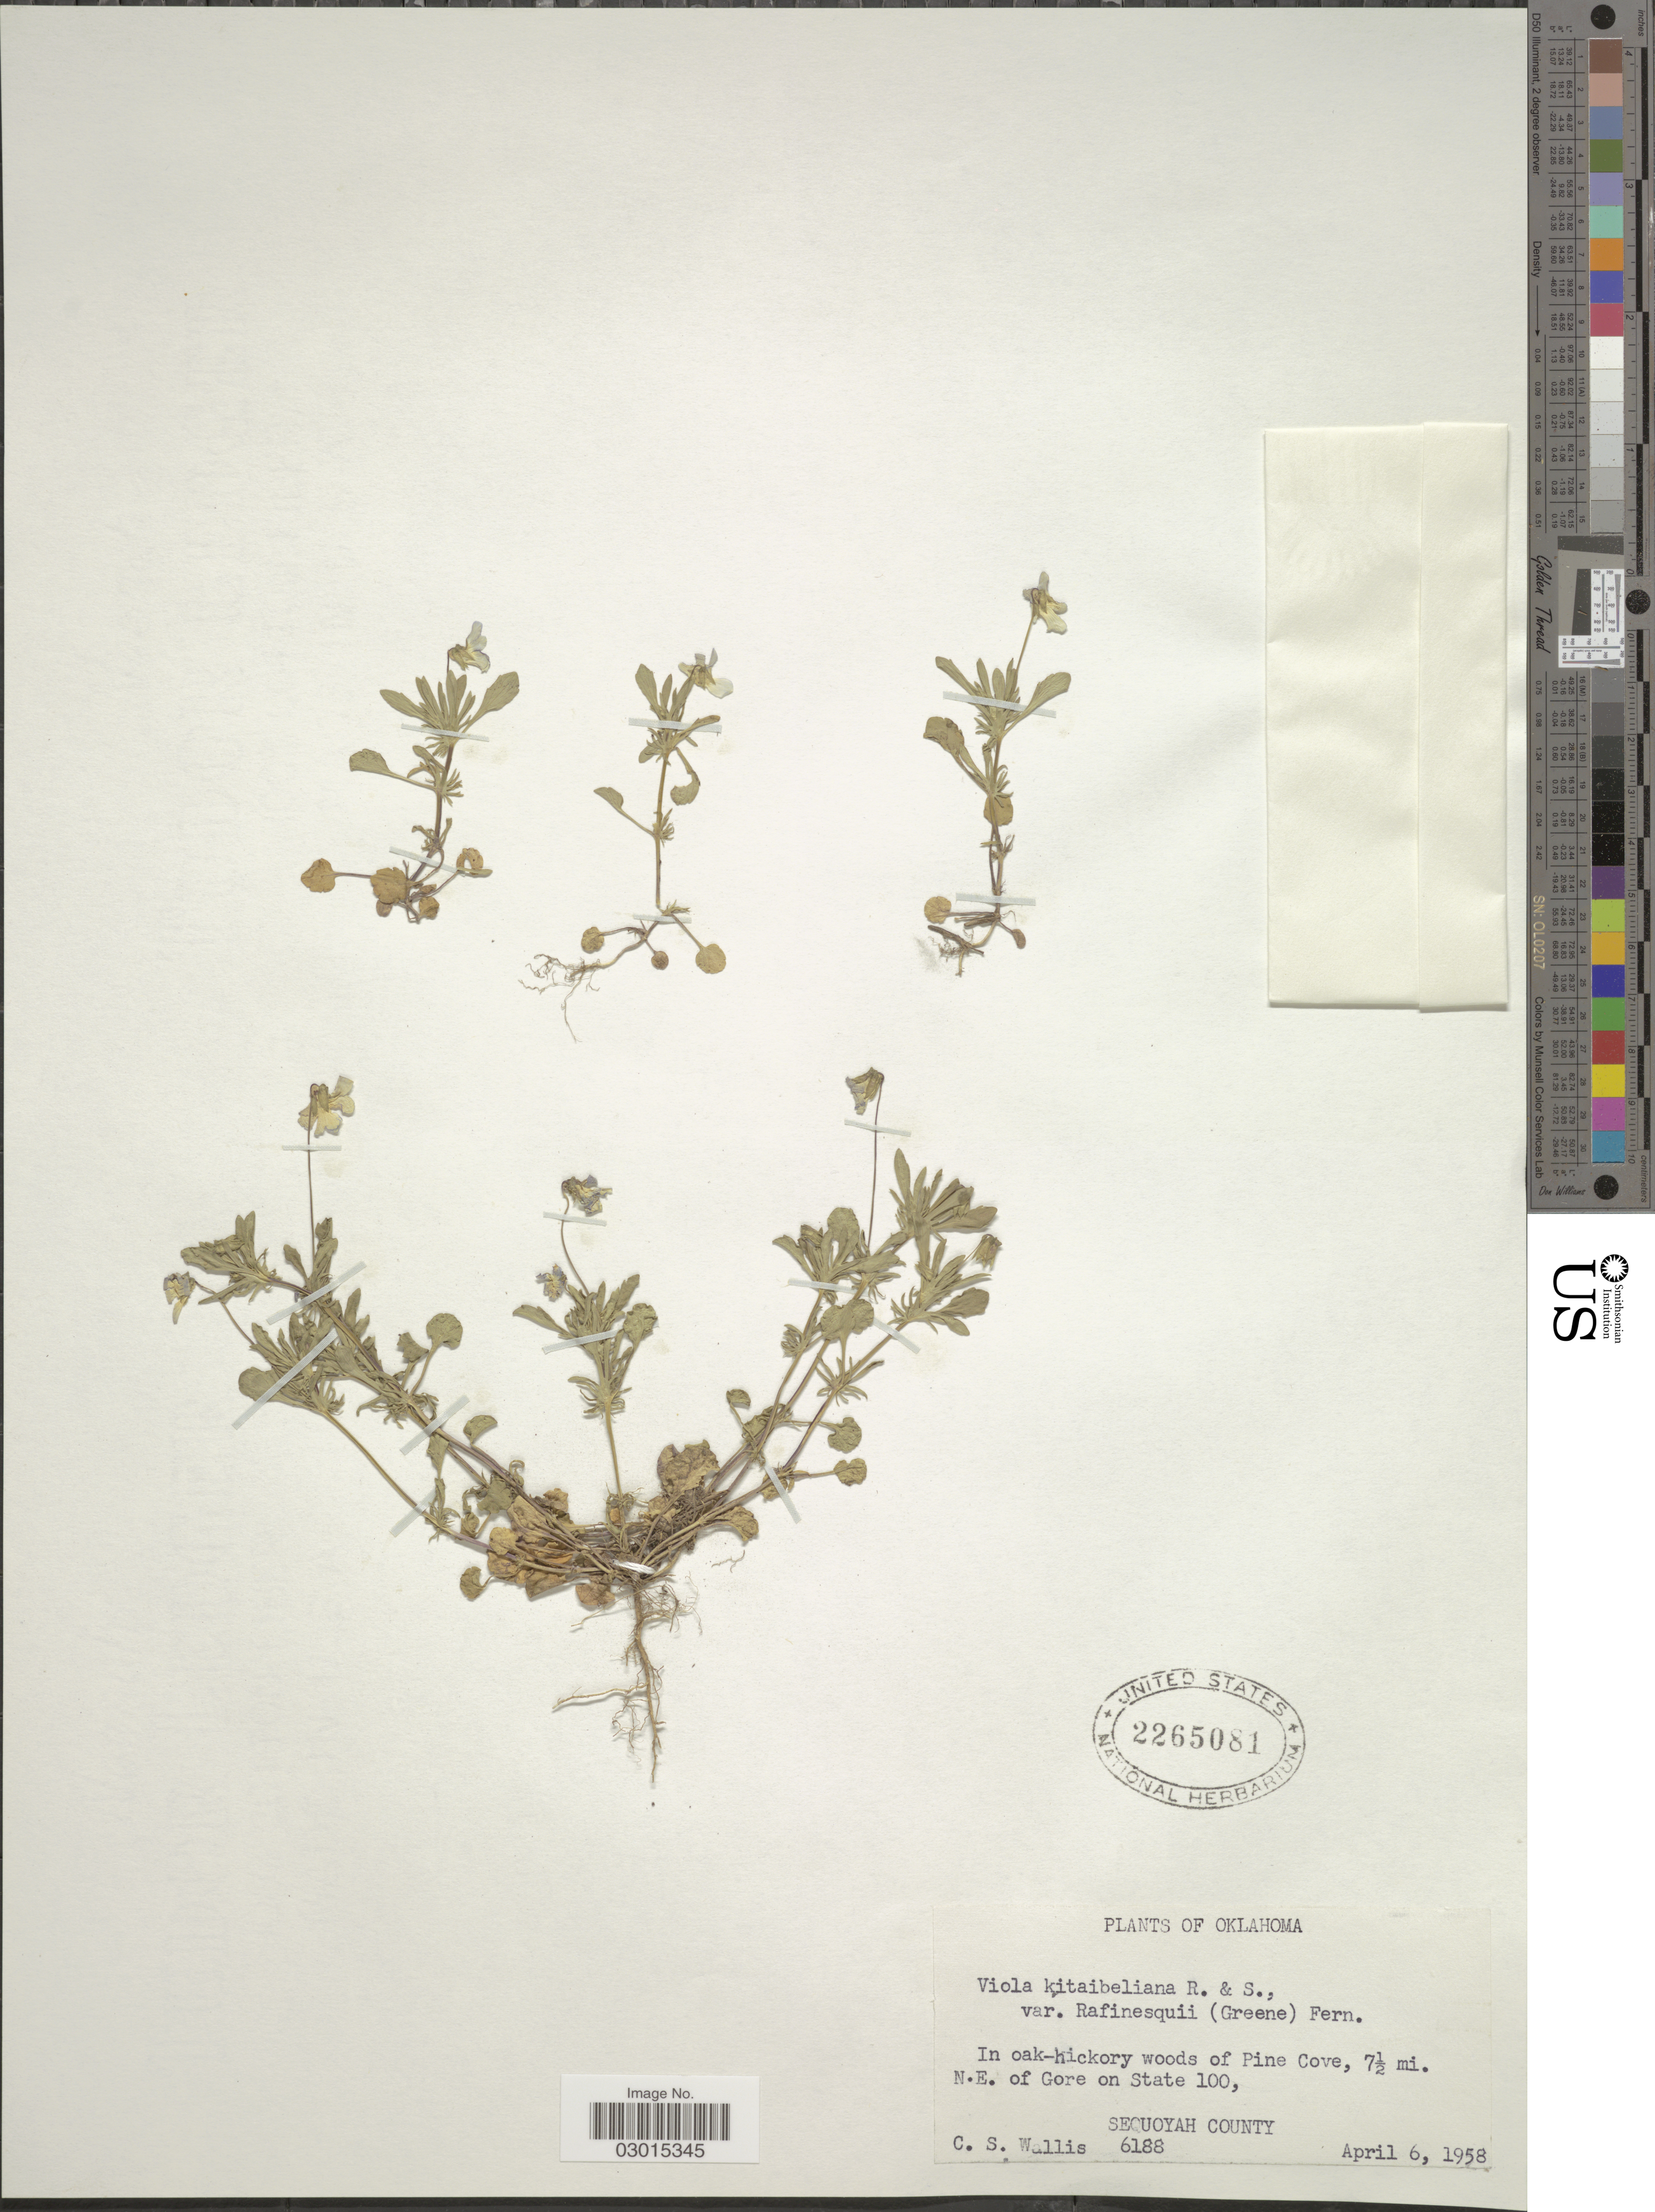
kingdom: Plantae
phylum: Tracheophyta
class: Magnoliopsida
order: Malpighiales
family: Violaceae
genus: Viola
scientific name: Viola kitaibeliana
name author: Schult.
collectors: C. S. Wallis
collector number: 6188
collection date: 1958-04-06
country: United States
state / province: Oklahoma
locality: Pine Cove, 7½ mi. N.E. of Gore on State 100, Sequoyah County.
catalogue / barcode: US 2265081